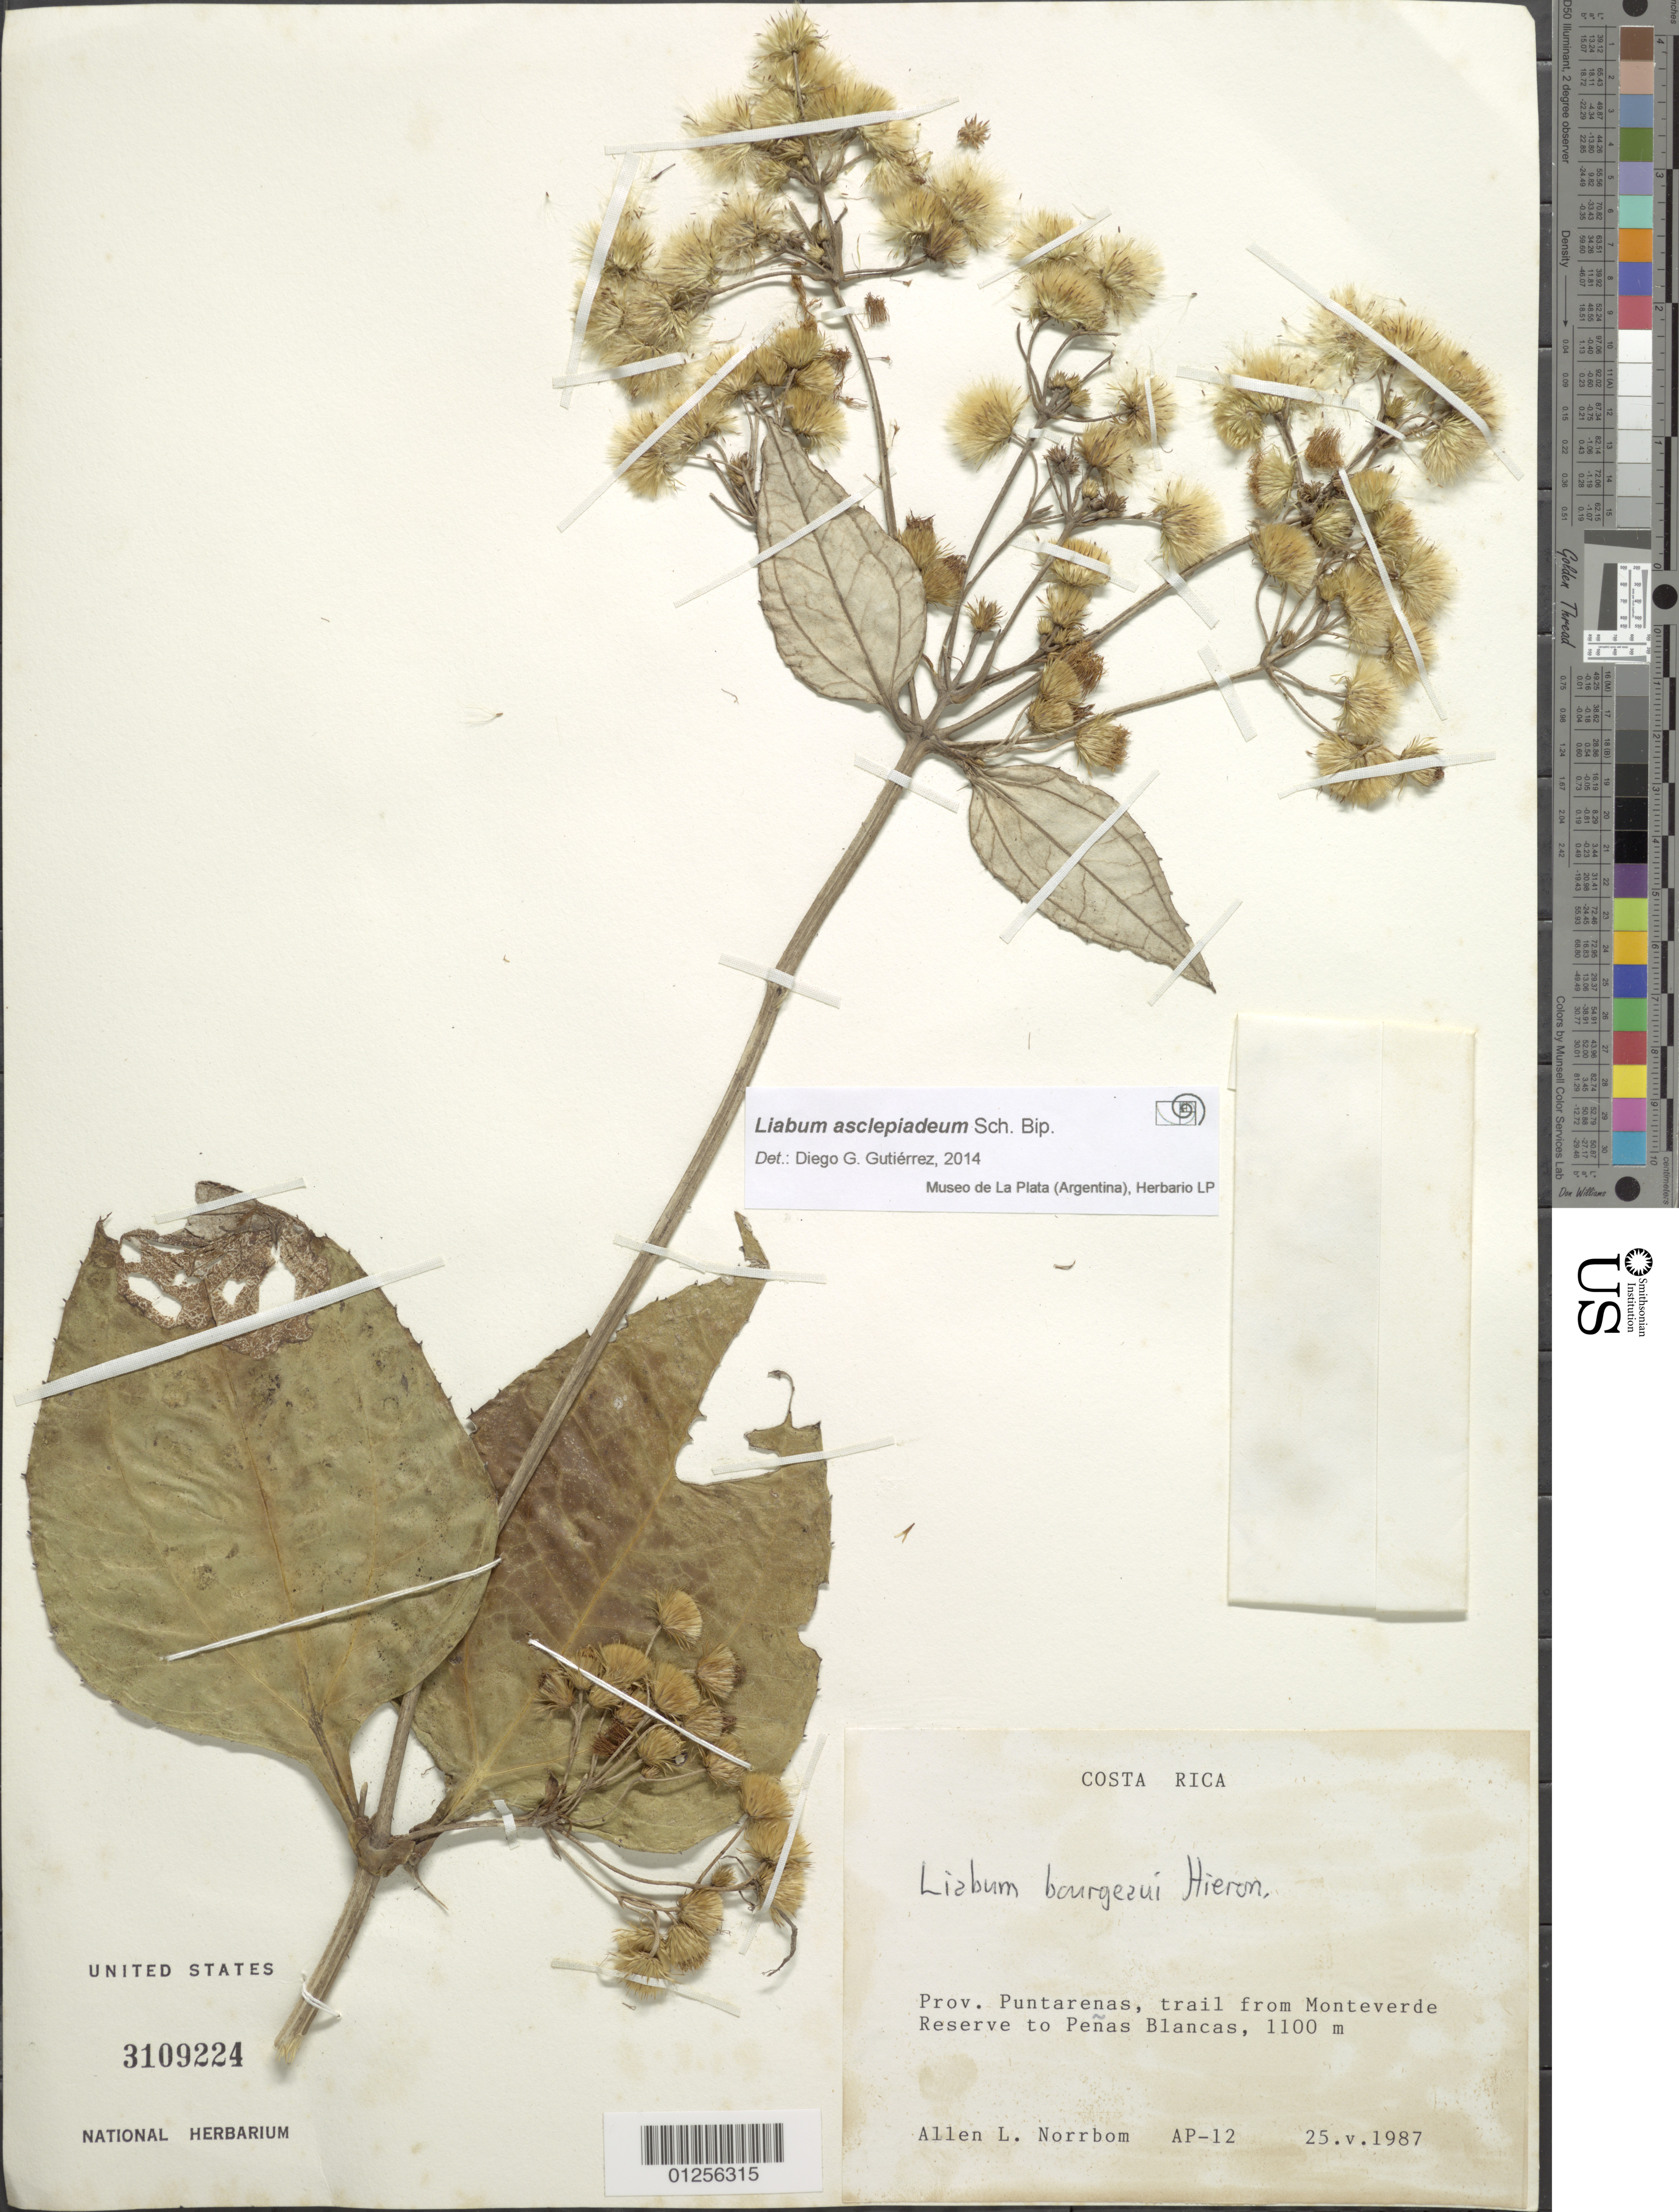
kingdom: Plantae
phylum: Tracheophyta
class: Magnoliopsida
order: Asterales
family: Asteraceae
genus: Liabum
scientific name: Liabum asclepiadeum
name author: Sch. Bip.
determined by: Gutierrez, D. G.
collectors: A. L. Norrbom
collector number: AP 12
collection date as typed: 25 May 1987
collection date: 1987-05-25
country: Costa Rica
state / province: Puntarenas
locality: Monteverde Reserve to Penas Blancas trail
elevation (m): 1100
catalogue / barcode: US 3109224